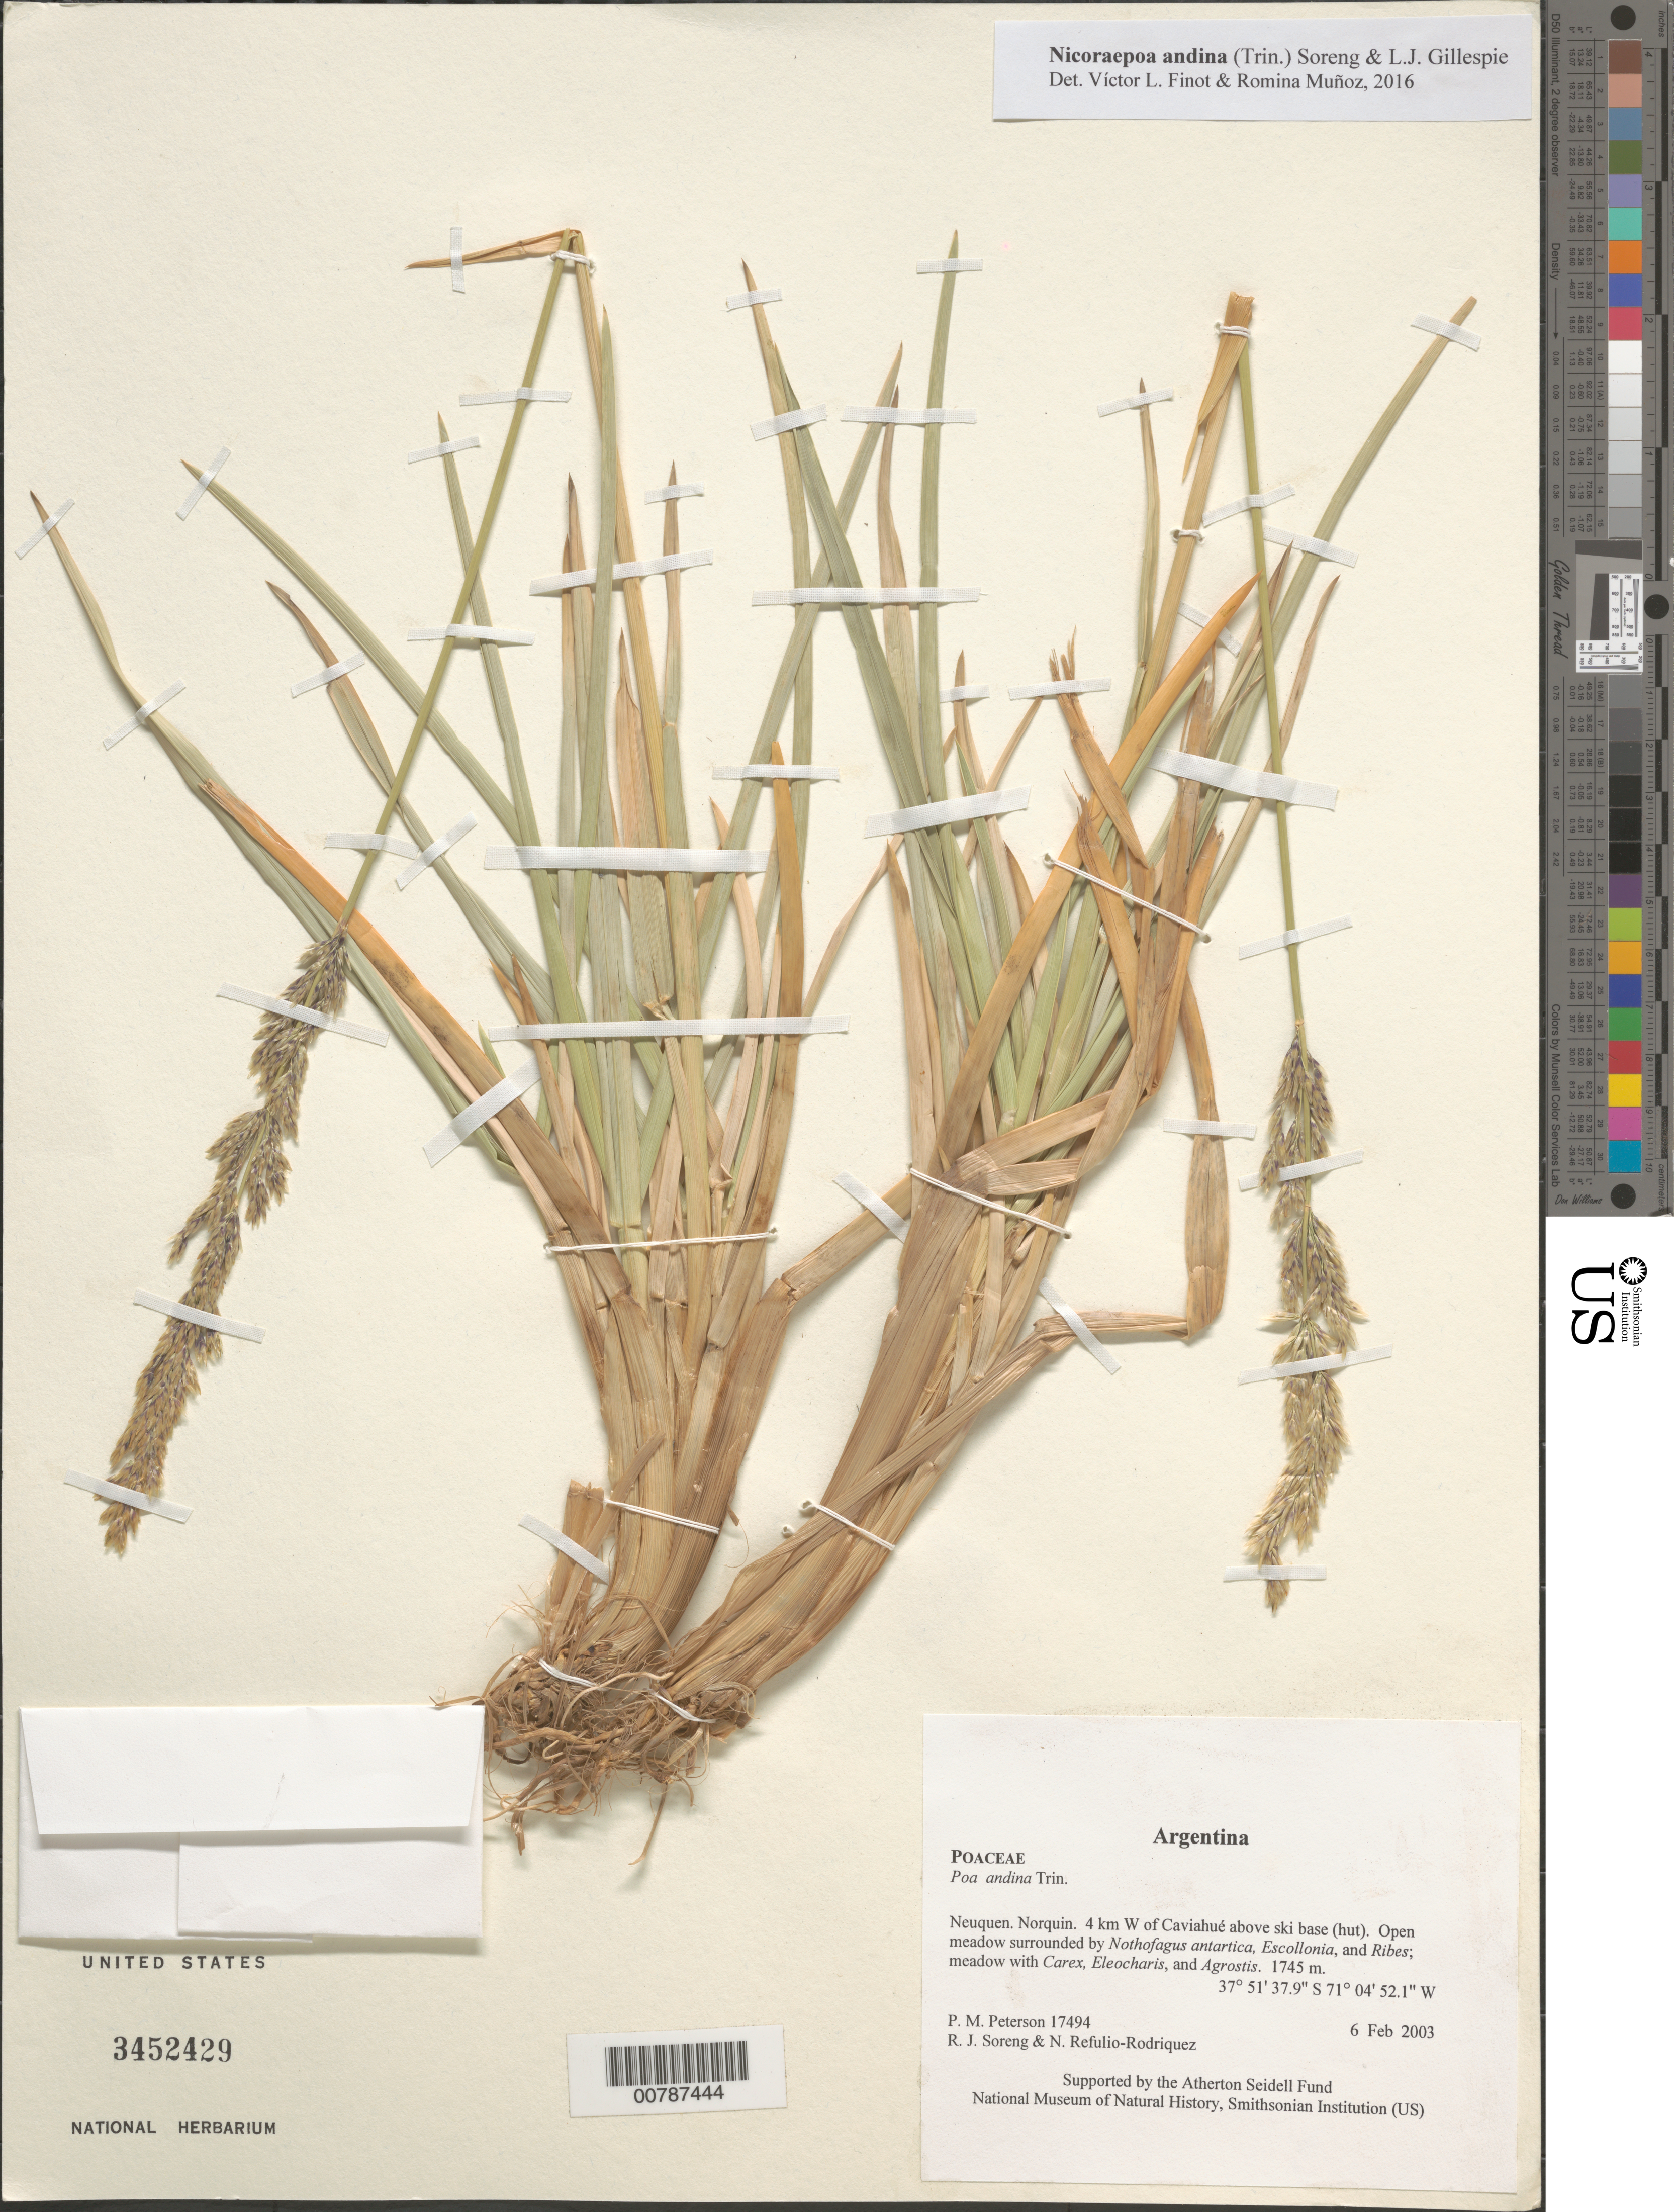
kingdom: Plantae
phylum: Tracheophyta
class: Liliopsida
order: Poales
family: Poaceae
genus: Nicoraepoa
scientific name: Nicoraepoa andina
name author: (Trin.) Soreng & L.J. Gillespie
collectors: P. M. Peterson, R. J. Soreng & N. Refulio-Rodríguez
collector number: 17494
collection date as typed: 06 Feb 2003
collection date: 2003-02-06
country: Argentina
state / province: Neuquen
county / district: Norquin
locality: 4 km W of Caviahué above ski base (hut). Open meadow surrounded by Nothofagus antartica, Escollonia, and Ribes; meadow with Carex, Eleocharis, and Agrostis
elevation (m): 1745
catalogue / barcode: US 3452429